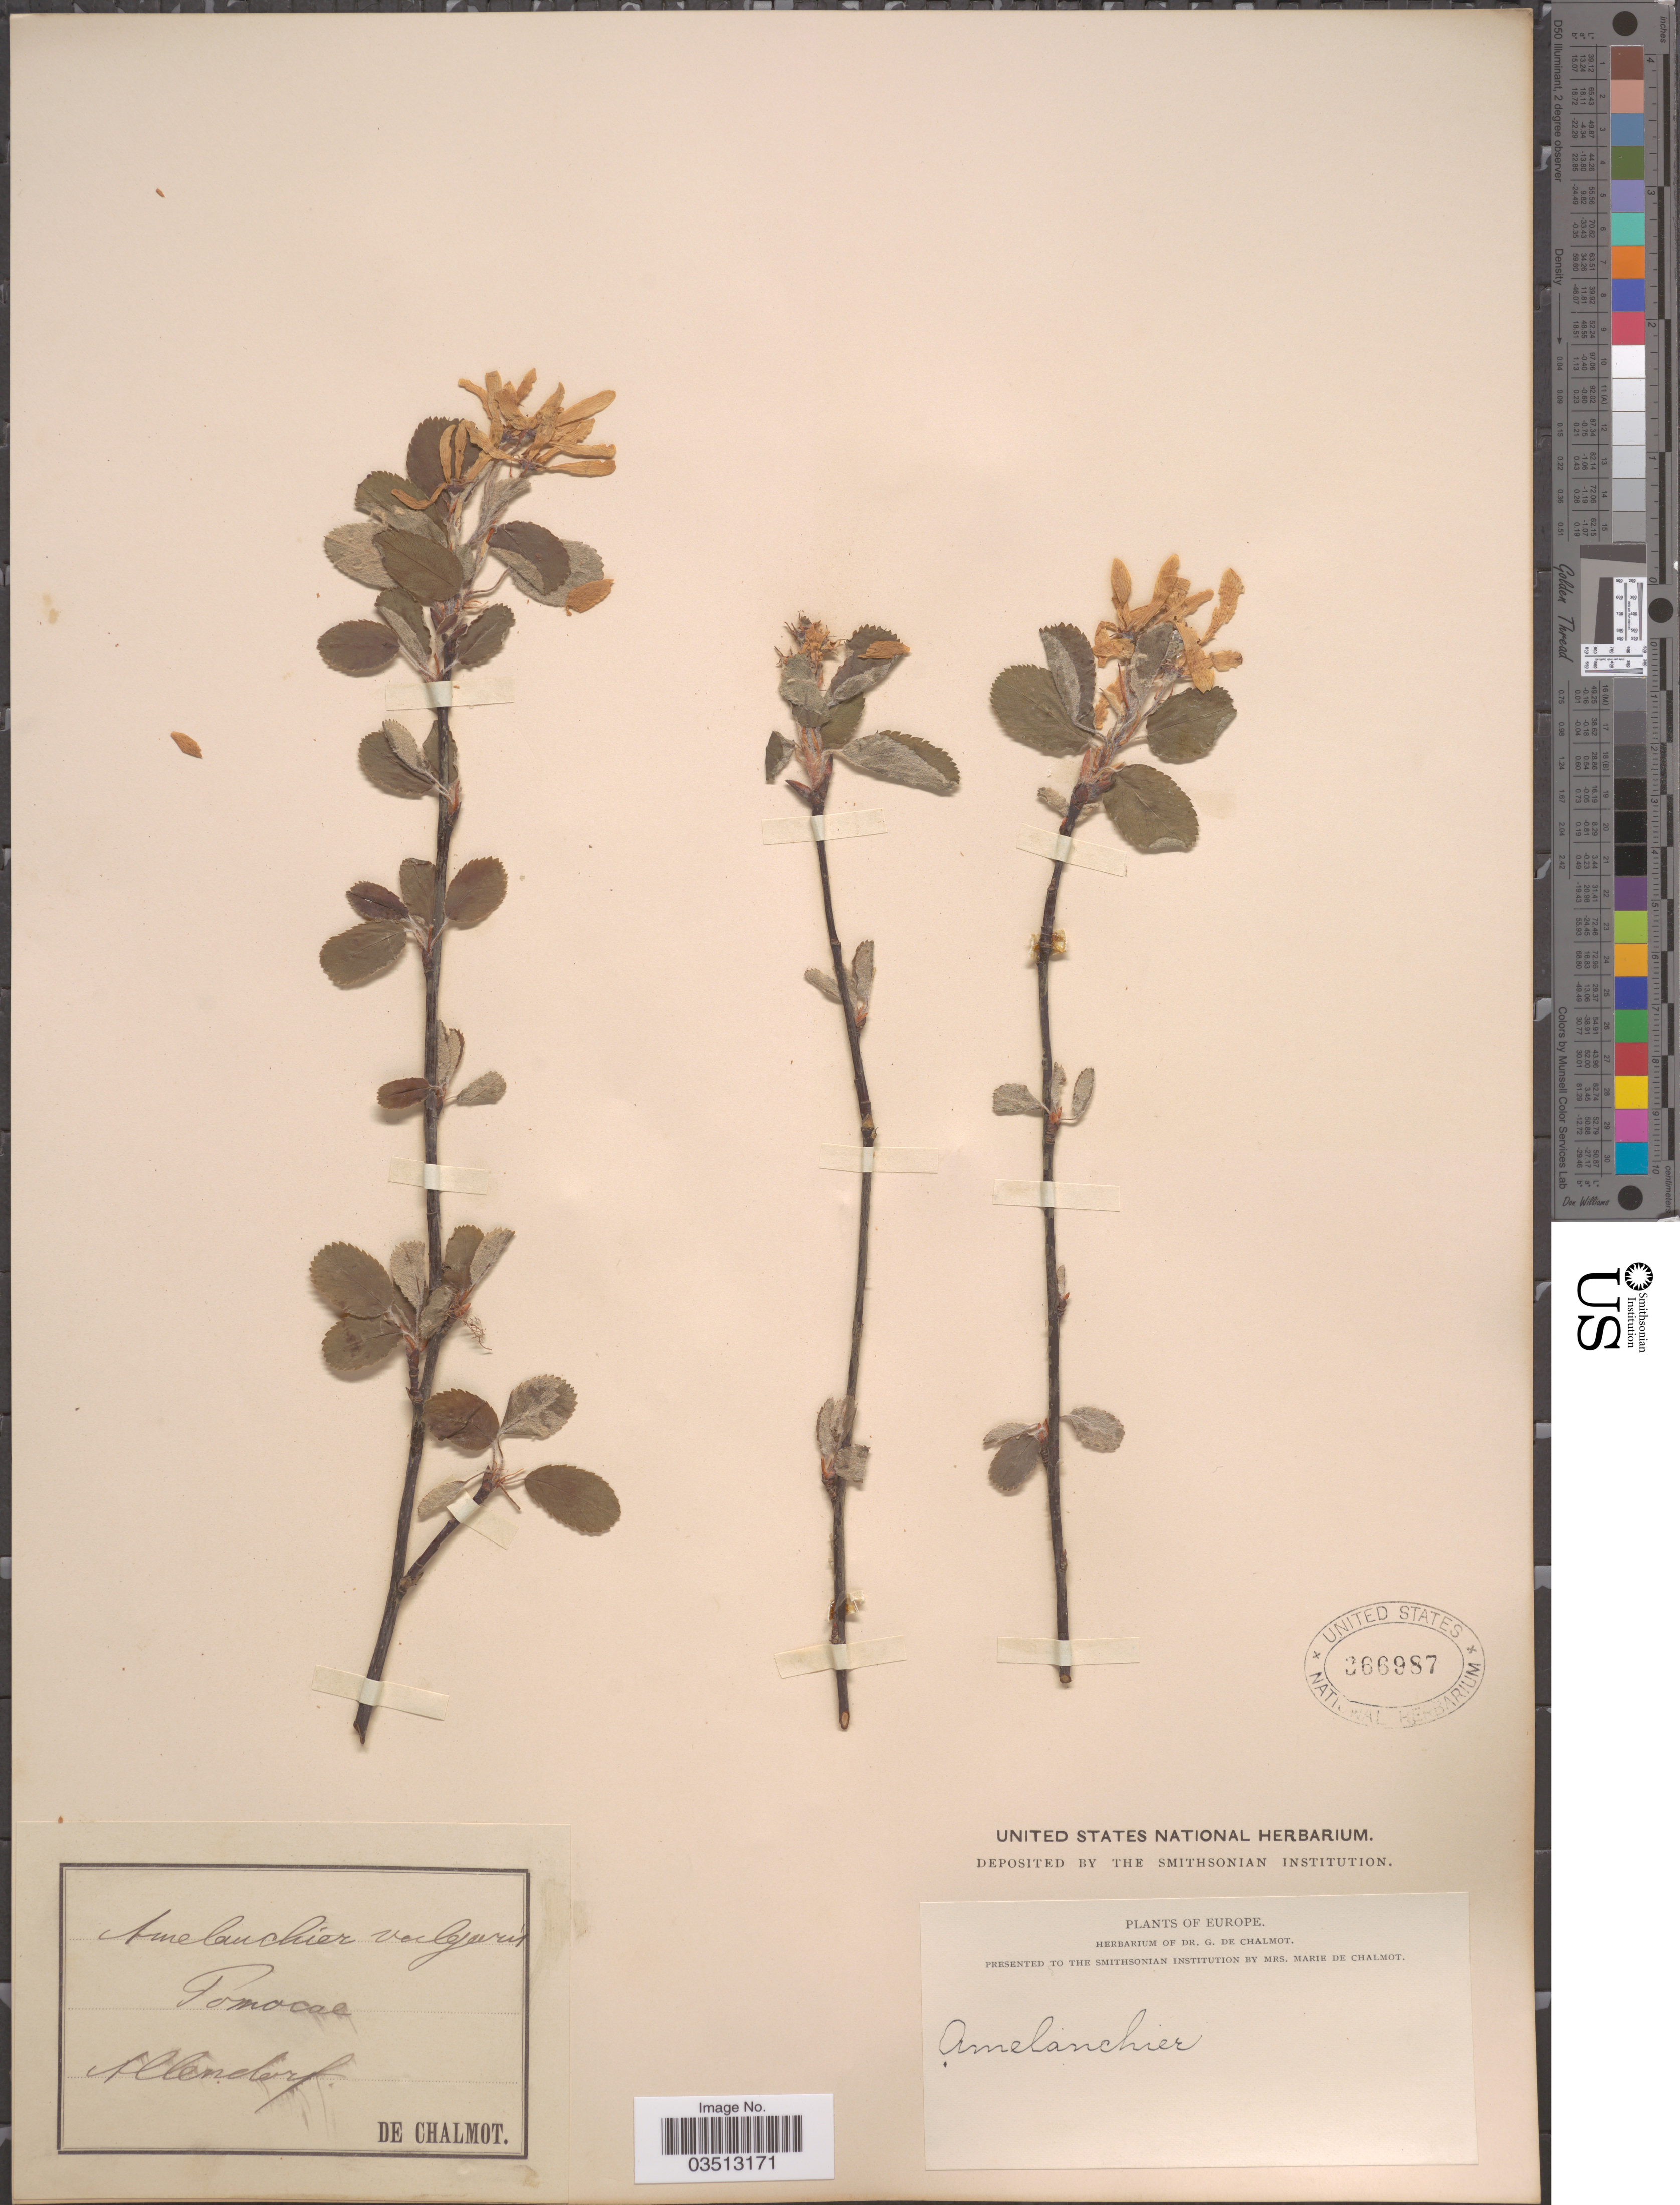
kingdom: Plantae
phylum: Tracheophyta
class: Magnoliopsida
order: Rosales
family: Rosaceae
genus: Amelanchier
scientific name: Amelanchier vulgaris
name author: Moench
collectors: G. de Chalmot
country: Germany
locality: Allendorf. Europe.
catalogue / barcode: US 366987